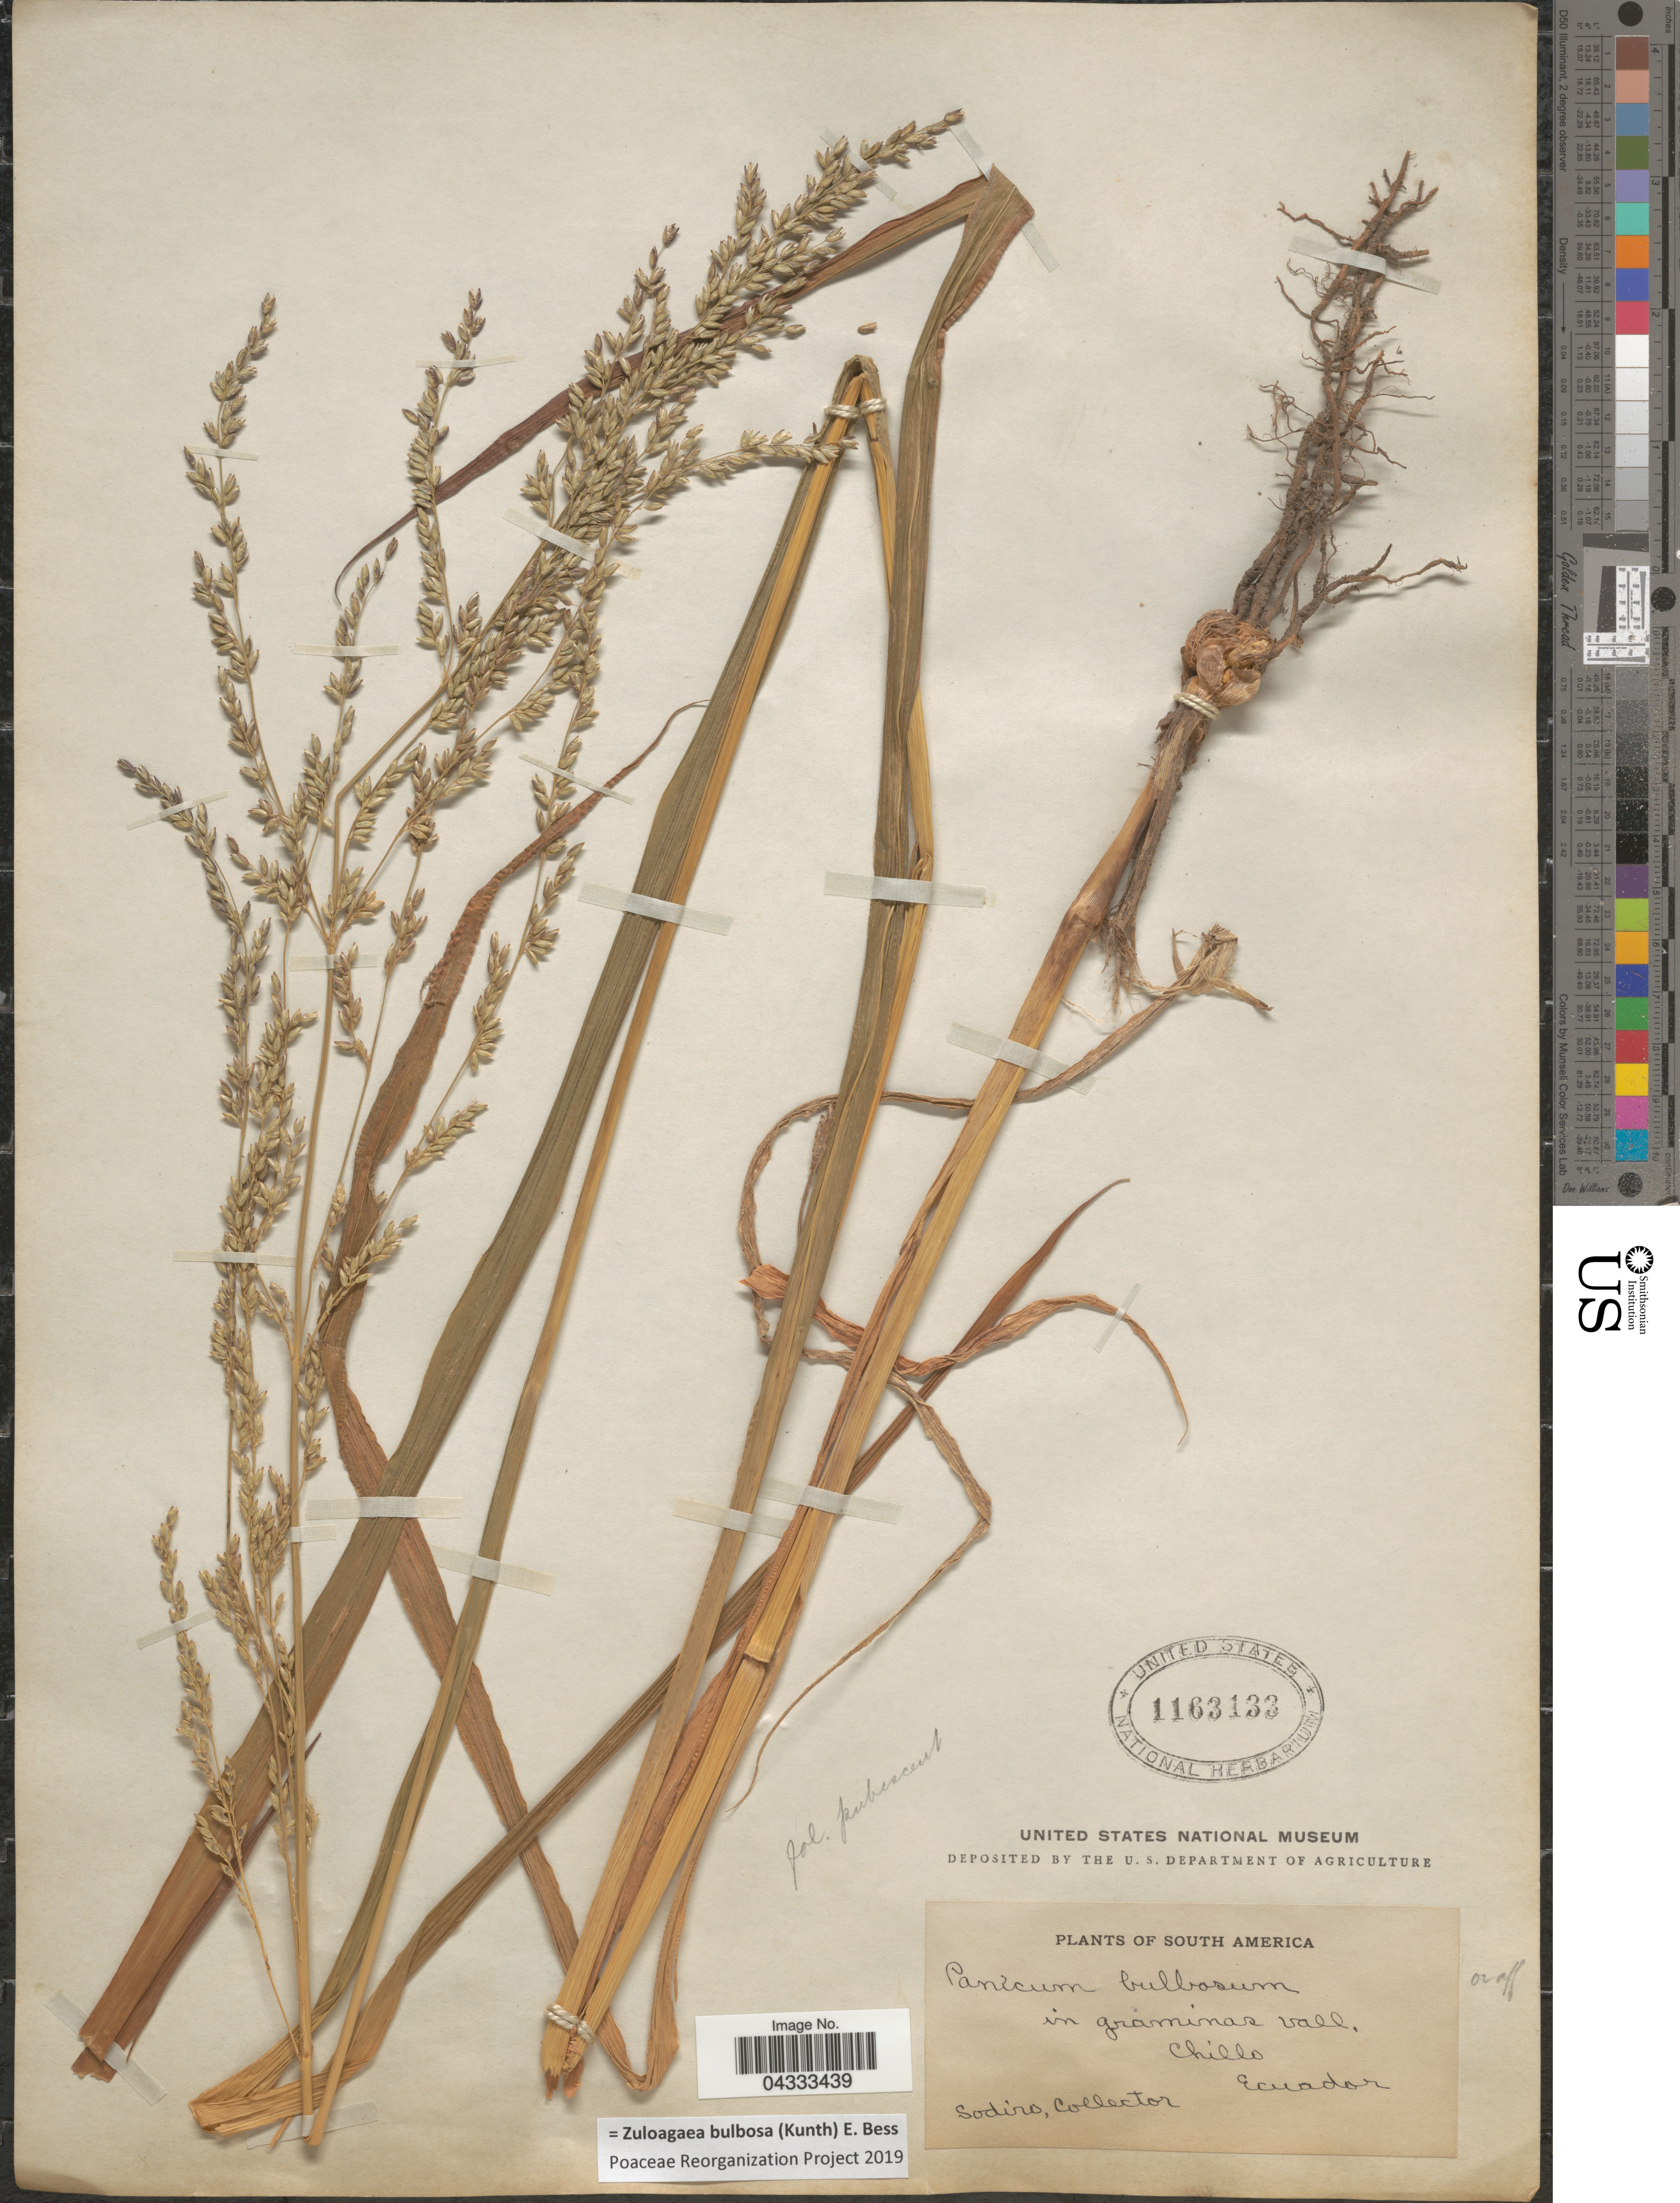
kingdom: Plantae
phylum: Tracheophyta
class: Liliopsida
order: Poales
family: Poaceae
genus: Zuloagaea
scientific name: Zuloagaea bulbosa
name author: (Kunth) E. Bess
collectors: Sodiro, --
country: Ecuador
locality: In graminas vall. Chillo.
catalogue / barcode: US 1163133